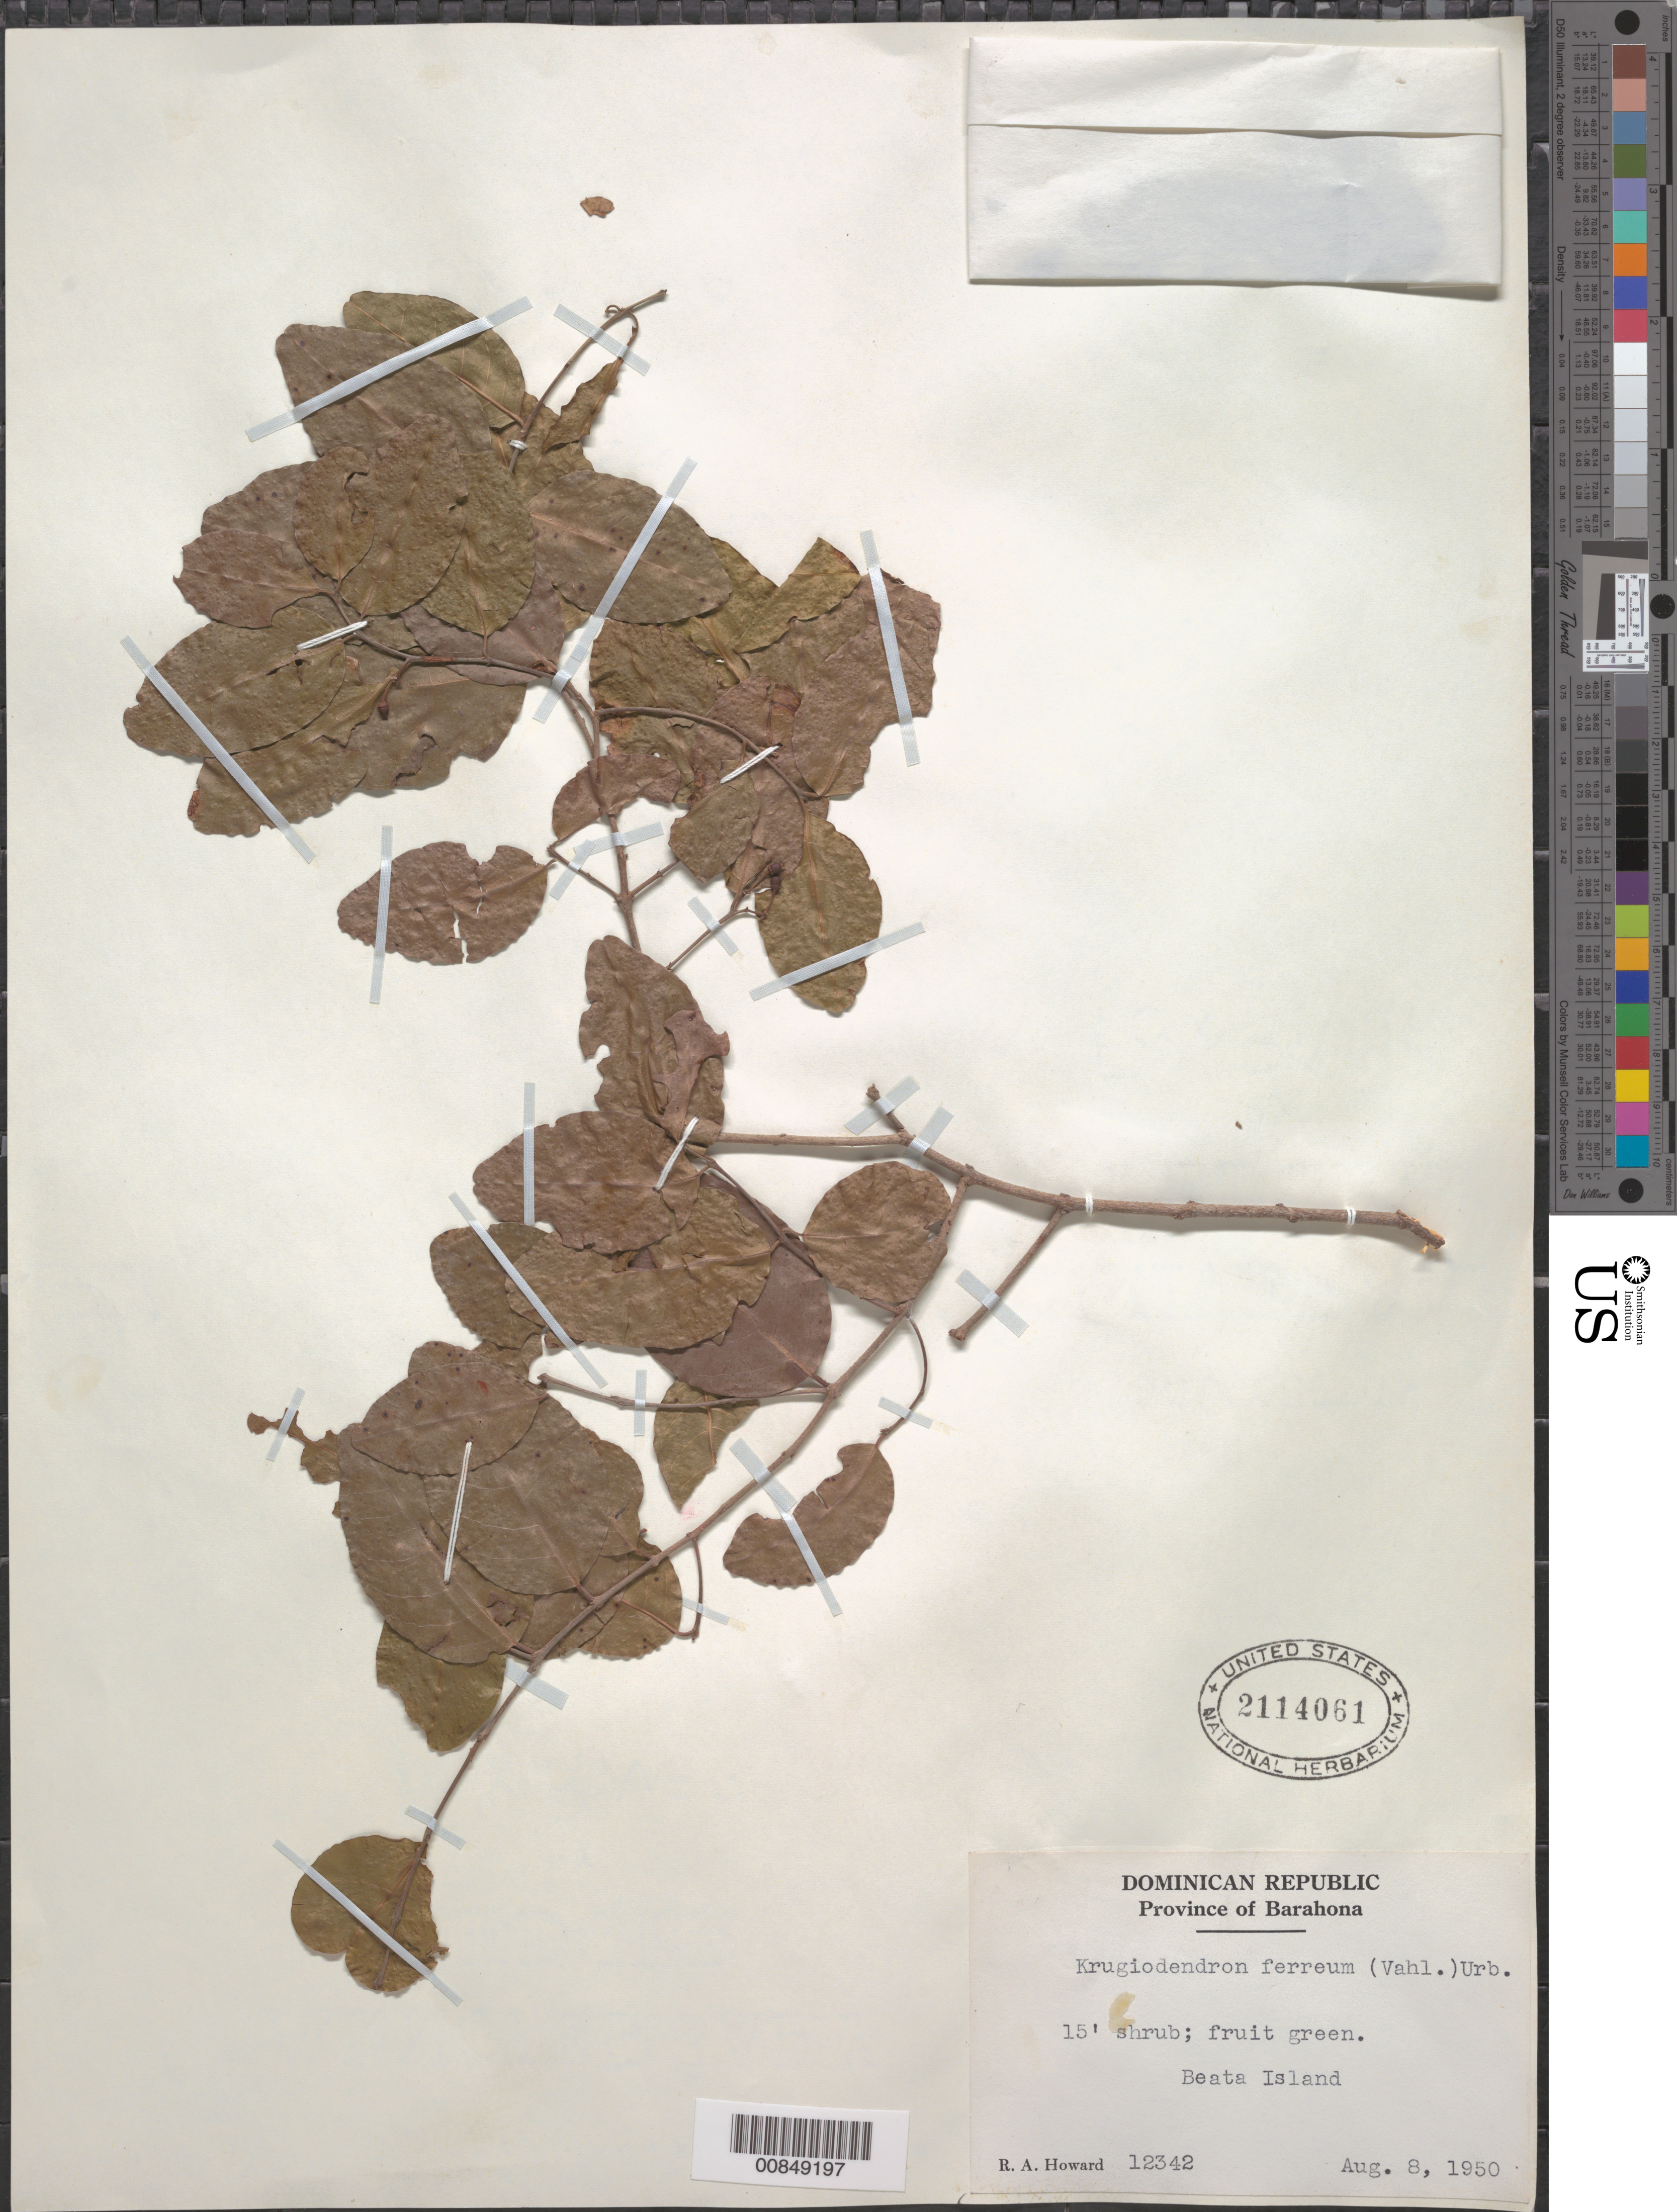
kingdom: Plantae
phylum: Tracheophyta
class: Magnoliopsida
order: Rosales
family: Rhamnaceae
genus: Krugiodendron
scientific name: Krugiodendron ferreum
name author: (Vahl) Urb.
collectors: R. A. Howard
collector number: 12342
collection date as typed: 08 Aug 1950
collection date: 1950-08-08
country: Dominican Republic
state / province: Barahona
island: Isla Beata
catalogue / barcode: US 2114061